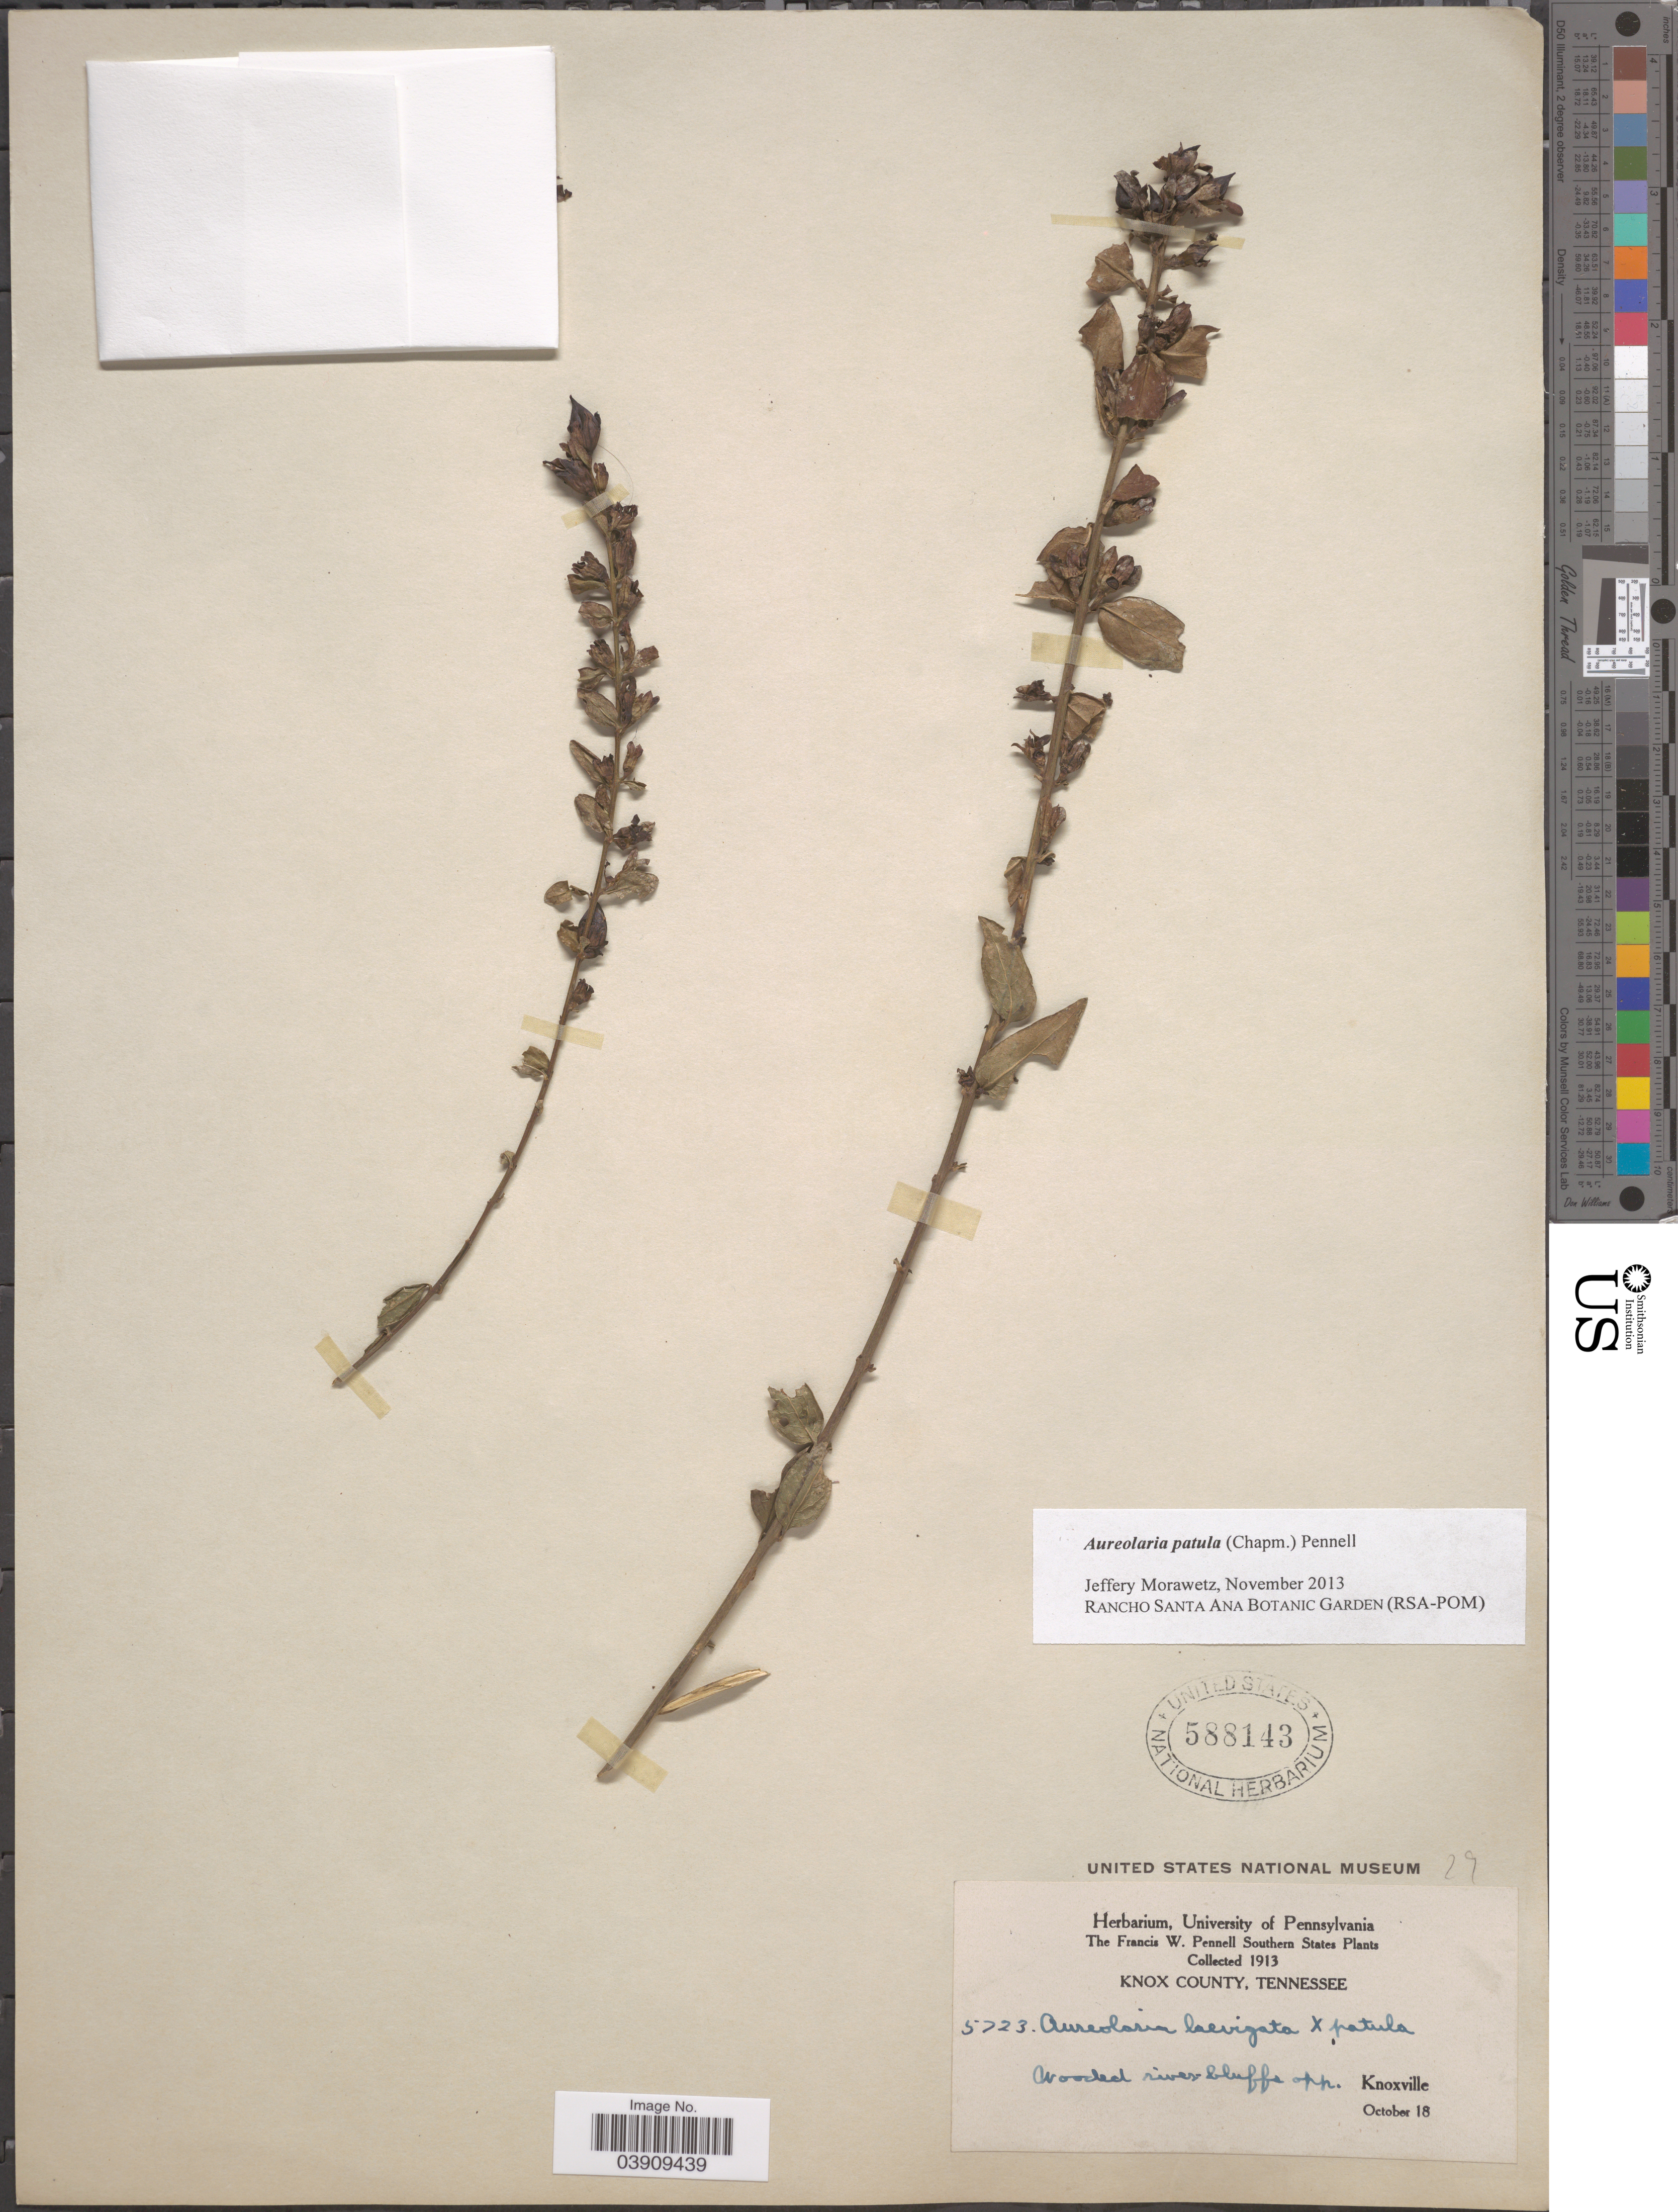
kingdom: Plantae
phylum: Tracheophyta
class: Magnoliopsida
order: Lamiales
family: Orobanchaceae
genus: Aureolaria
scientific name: Aureolaria patula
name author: (Chapm.) Pennell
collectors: F. W. Pennell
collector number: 5723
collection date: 1813-10-18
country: United States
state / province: Tennessee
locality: Southern States. Knox County. Knoxville.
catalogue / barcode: US 588143